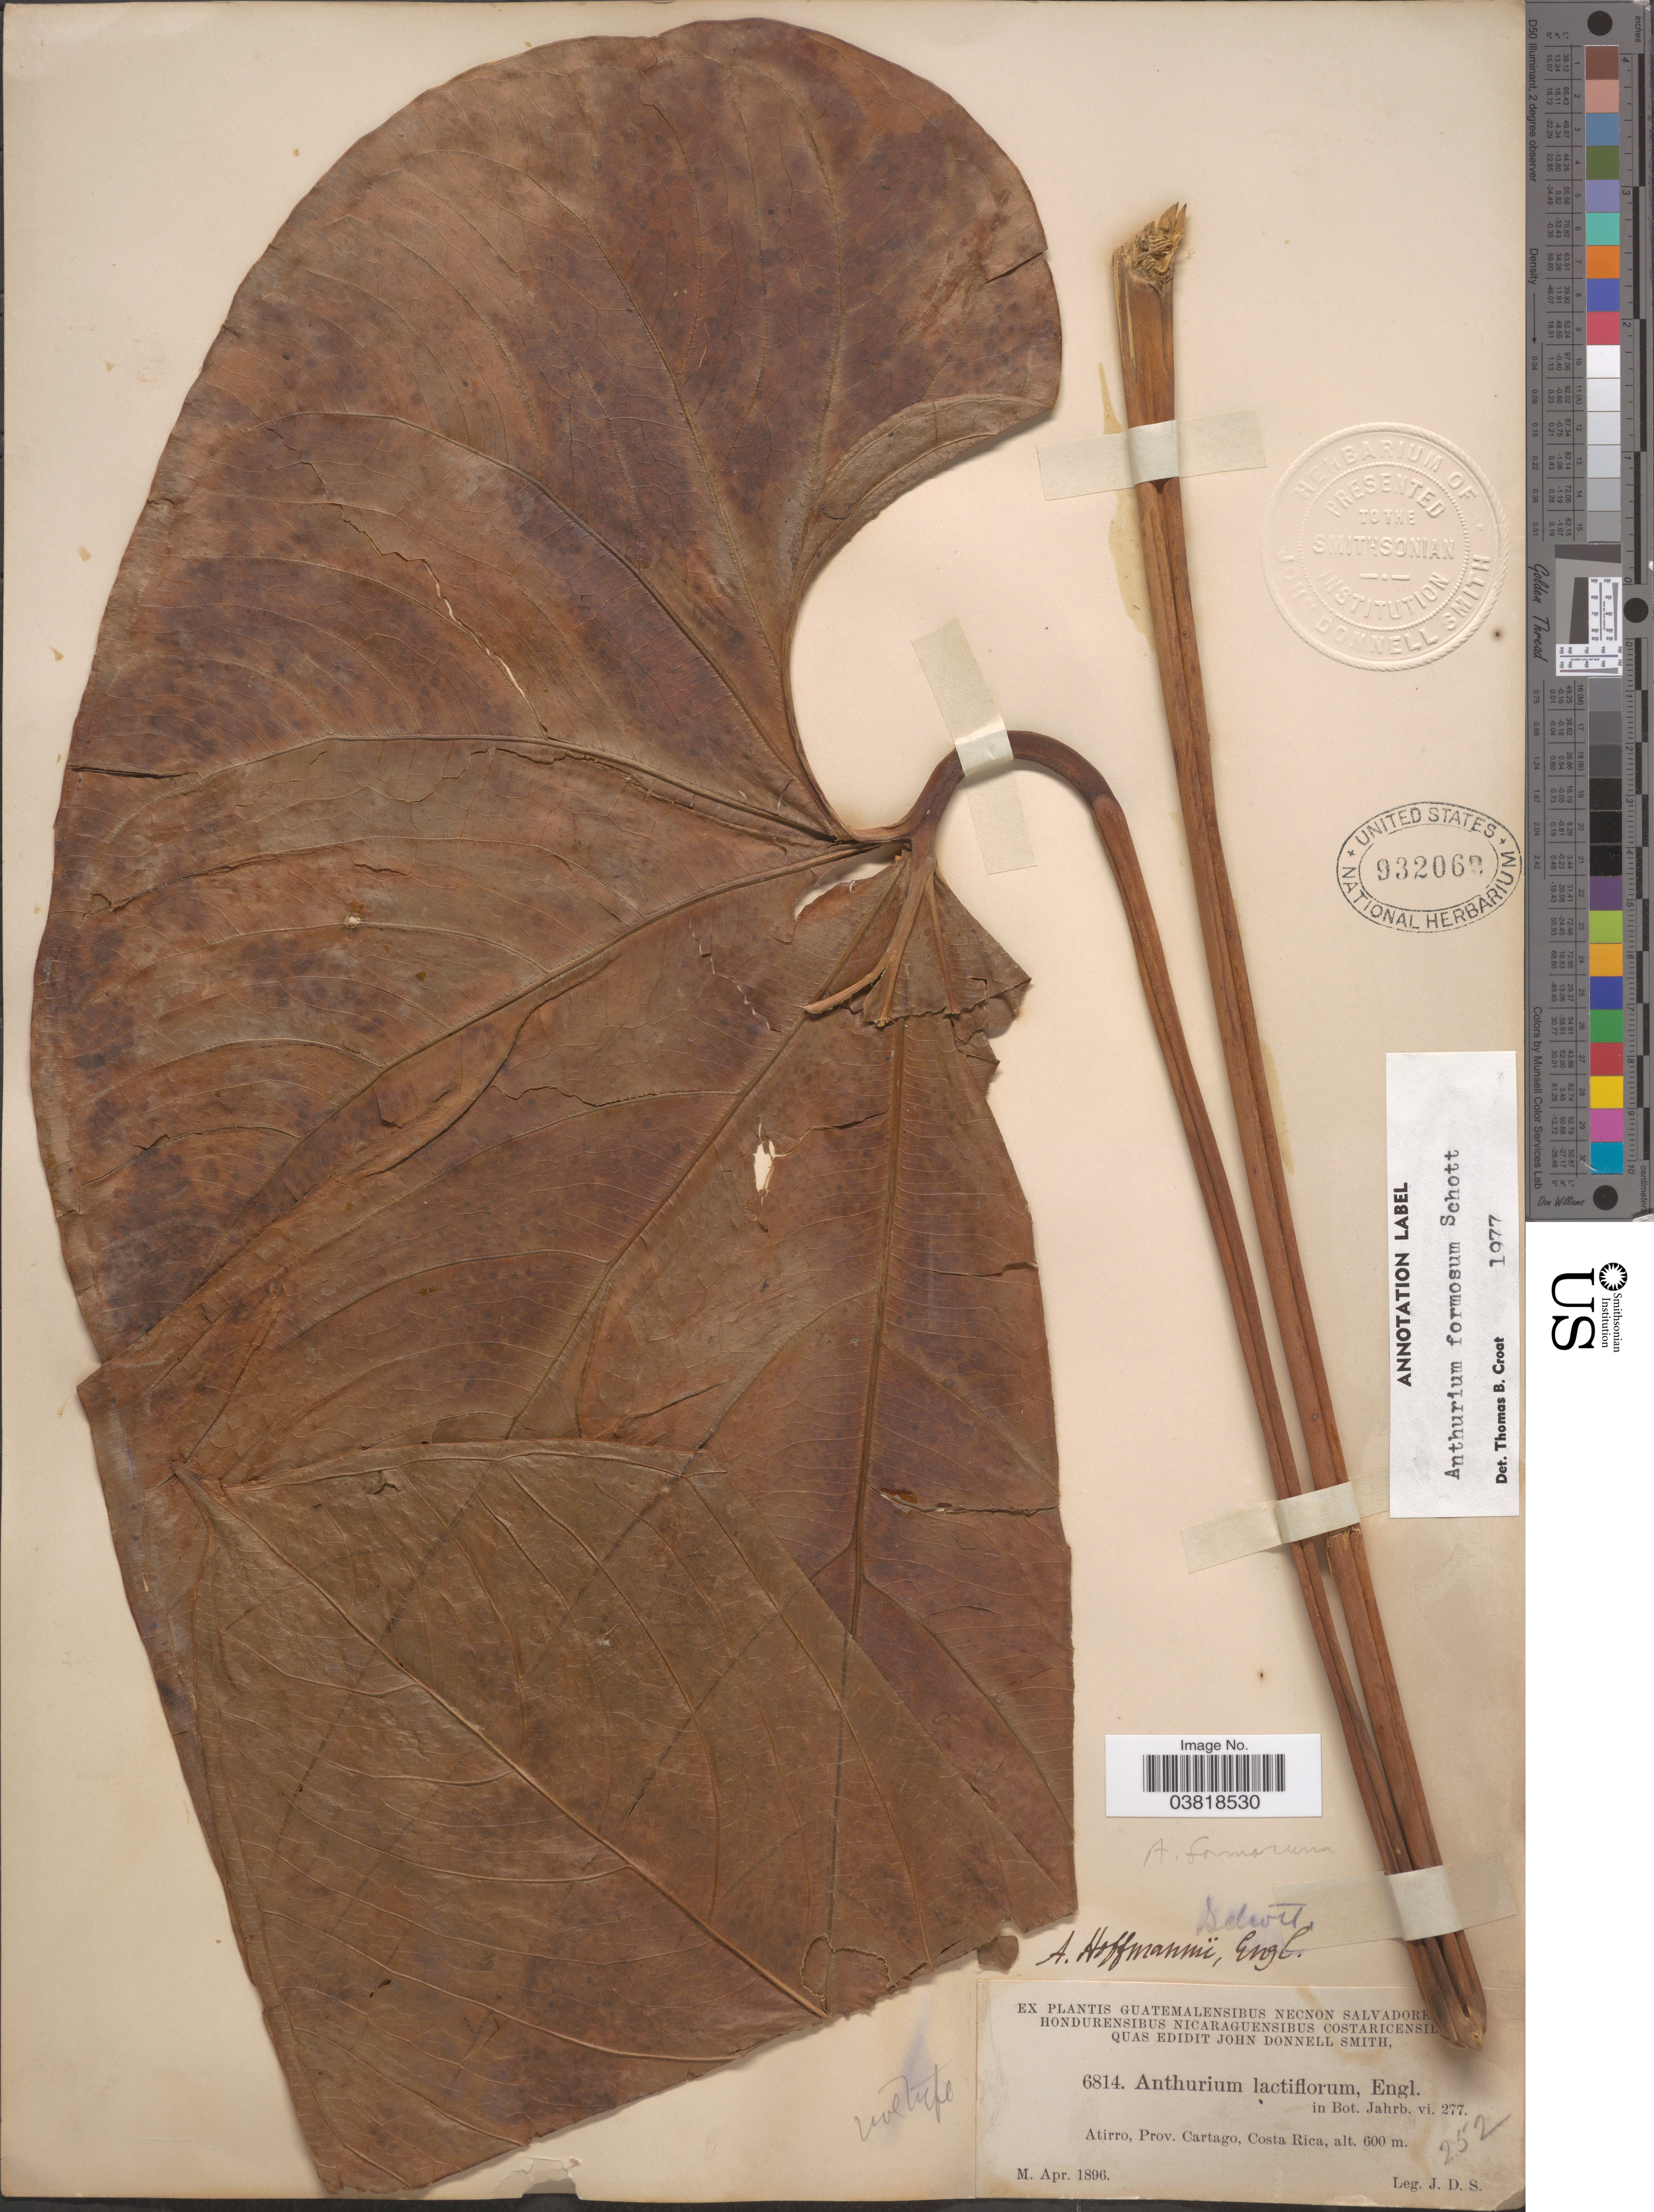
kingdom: Plantae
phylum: Tracheophyta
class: Liliopsida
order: Alismatales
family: Araceae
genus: Anthurium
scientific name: Anthurium formosum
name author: Schott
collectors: J. Donnell Smith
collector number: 6814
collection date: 1896-04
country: Costa Rica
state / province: Cartago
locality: Atirro.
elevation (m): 600